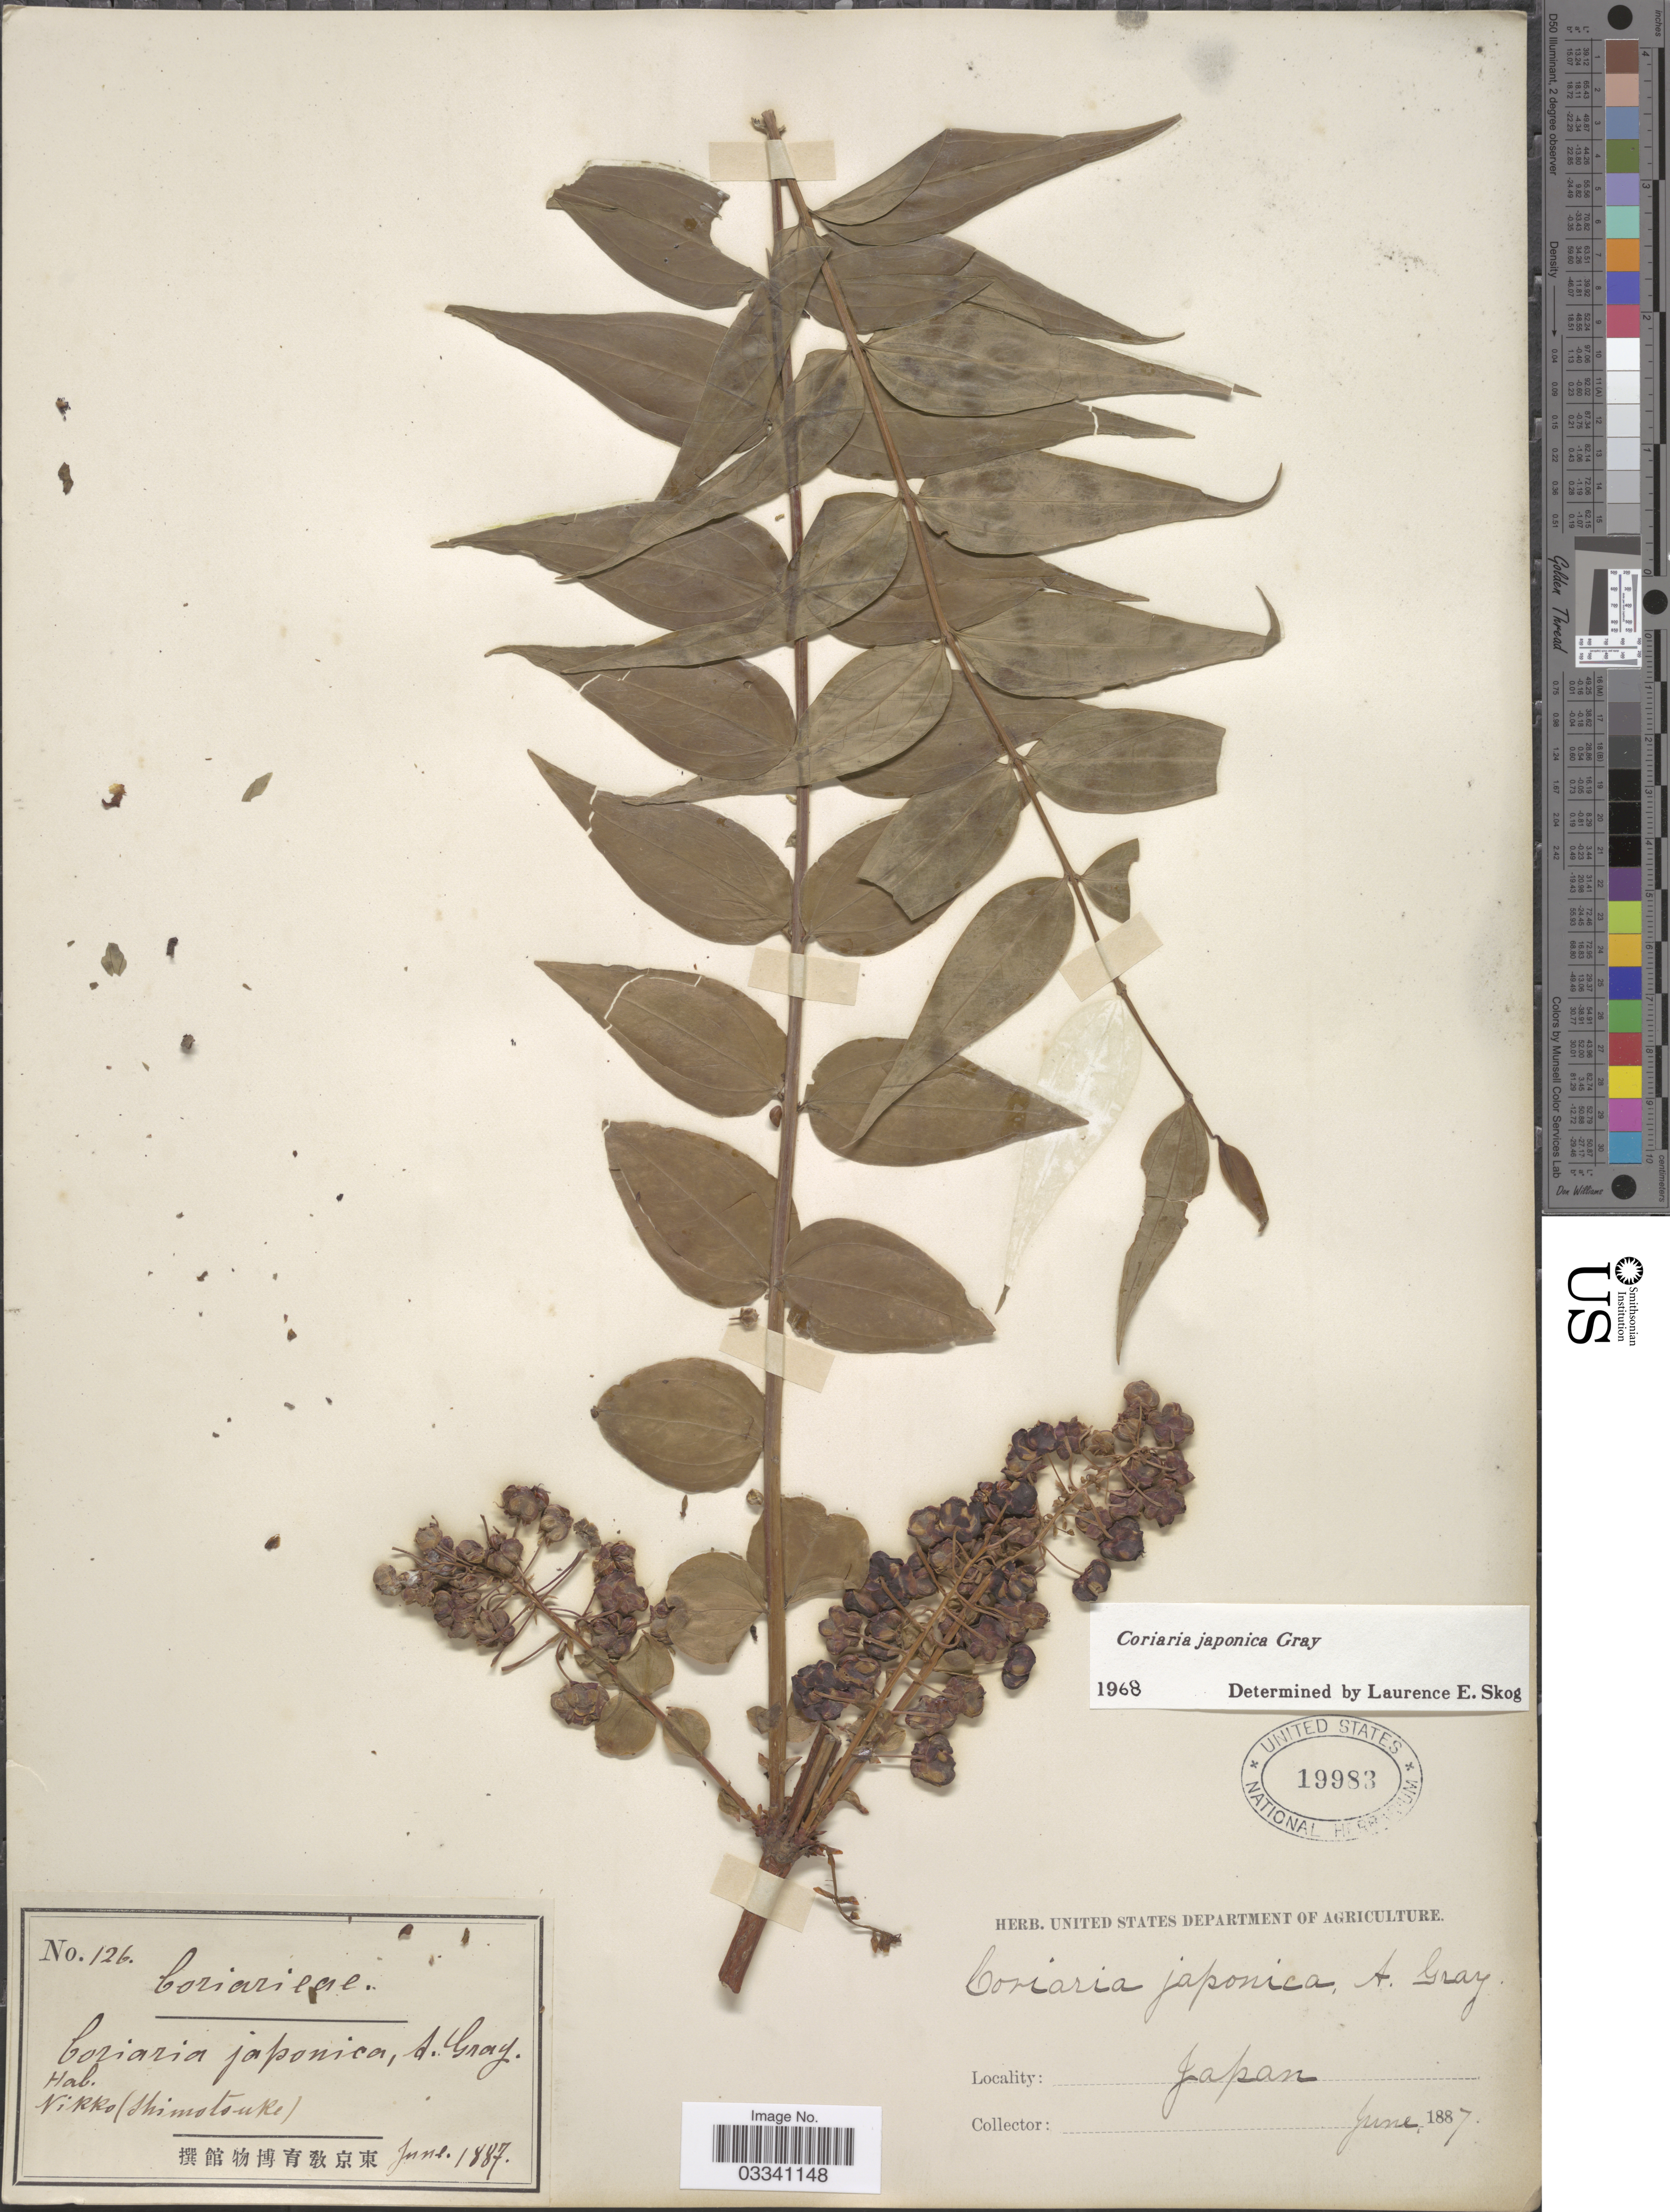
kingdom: Plantae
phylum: Tracheophyta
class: Magnoliopsida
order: Cucurbitales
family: Coriariaceae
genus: Coriaria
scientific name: Coriaria japonica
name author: A. Gray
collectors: ex herb. U. S. Department of Agriculture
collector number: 126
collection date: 1887-06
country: Japan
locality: Nikko (Shimotsuke).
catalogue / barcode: US 19983